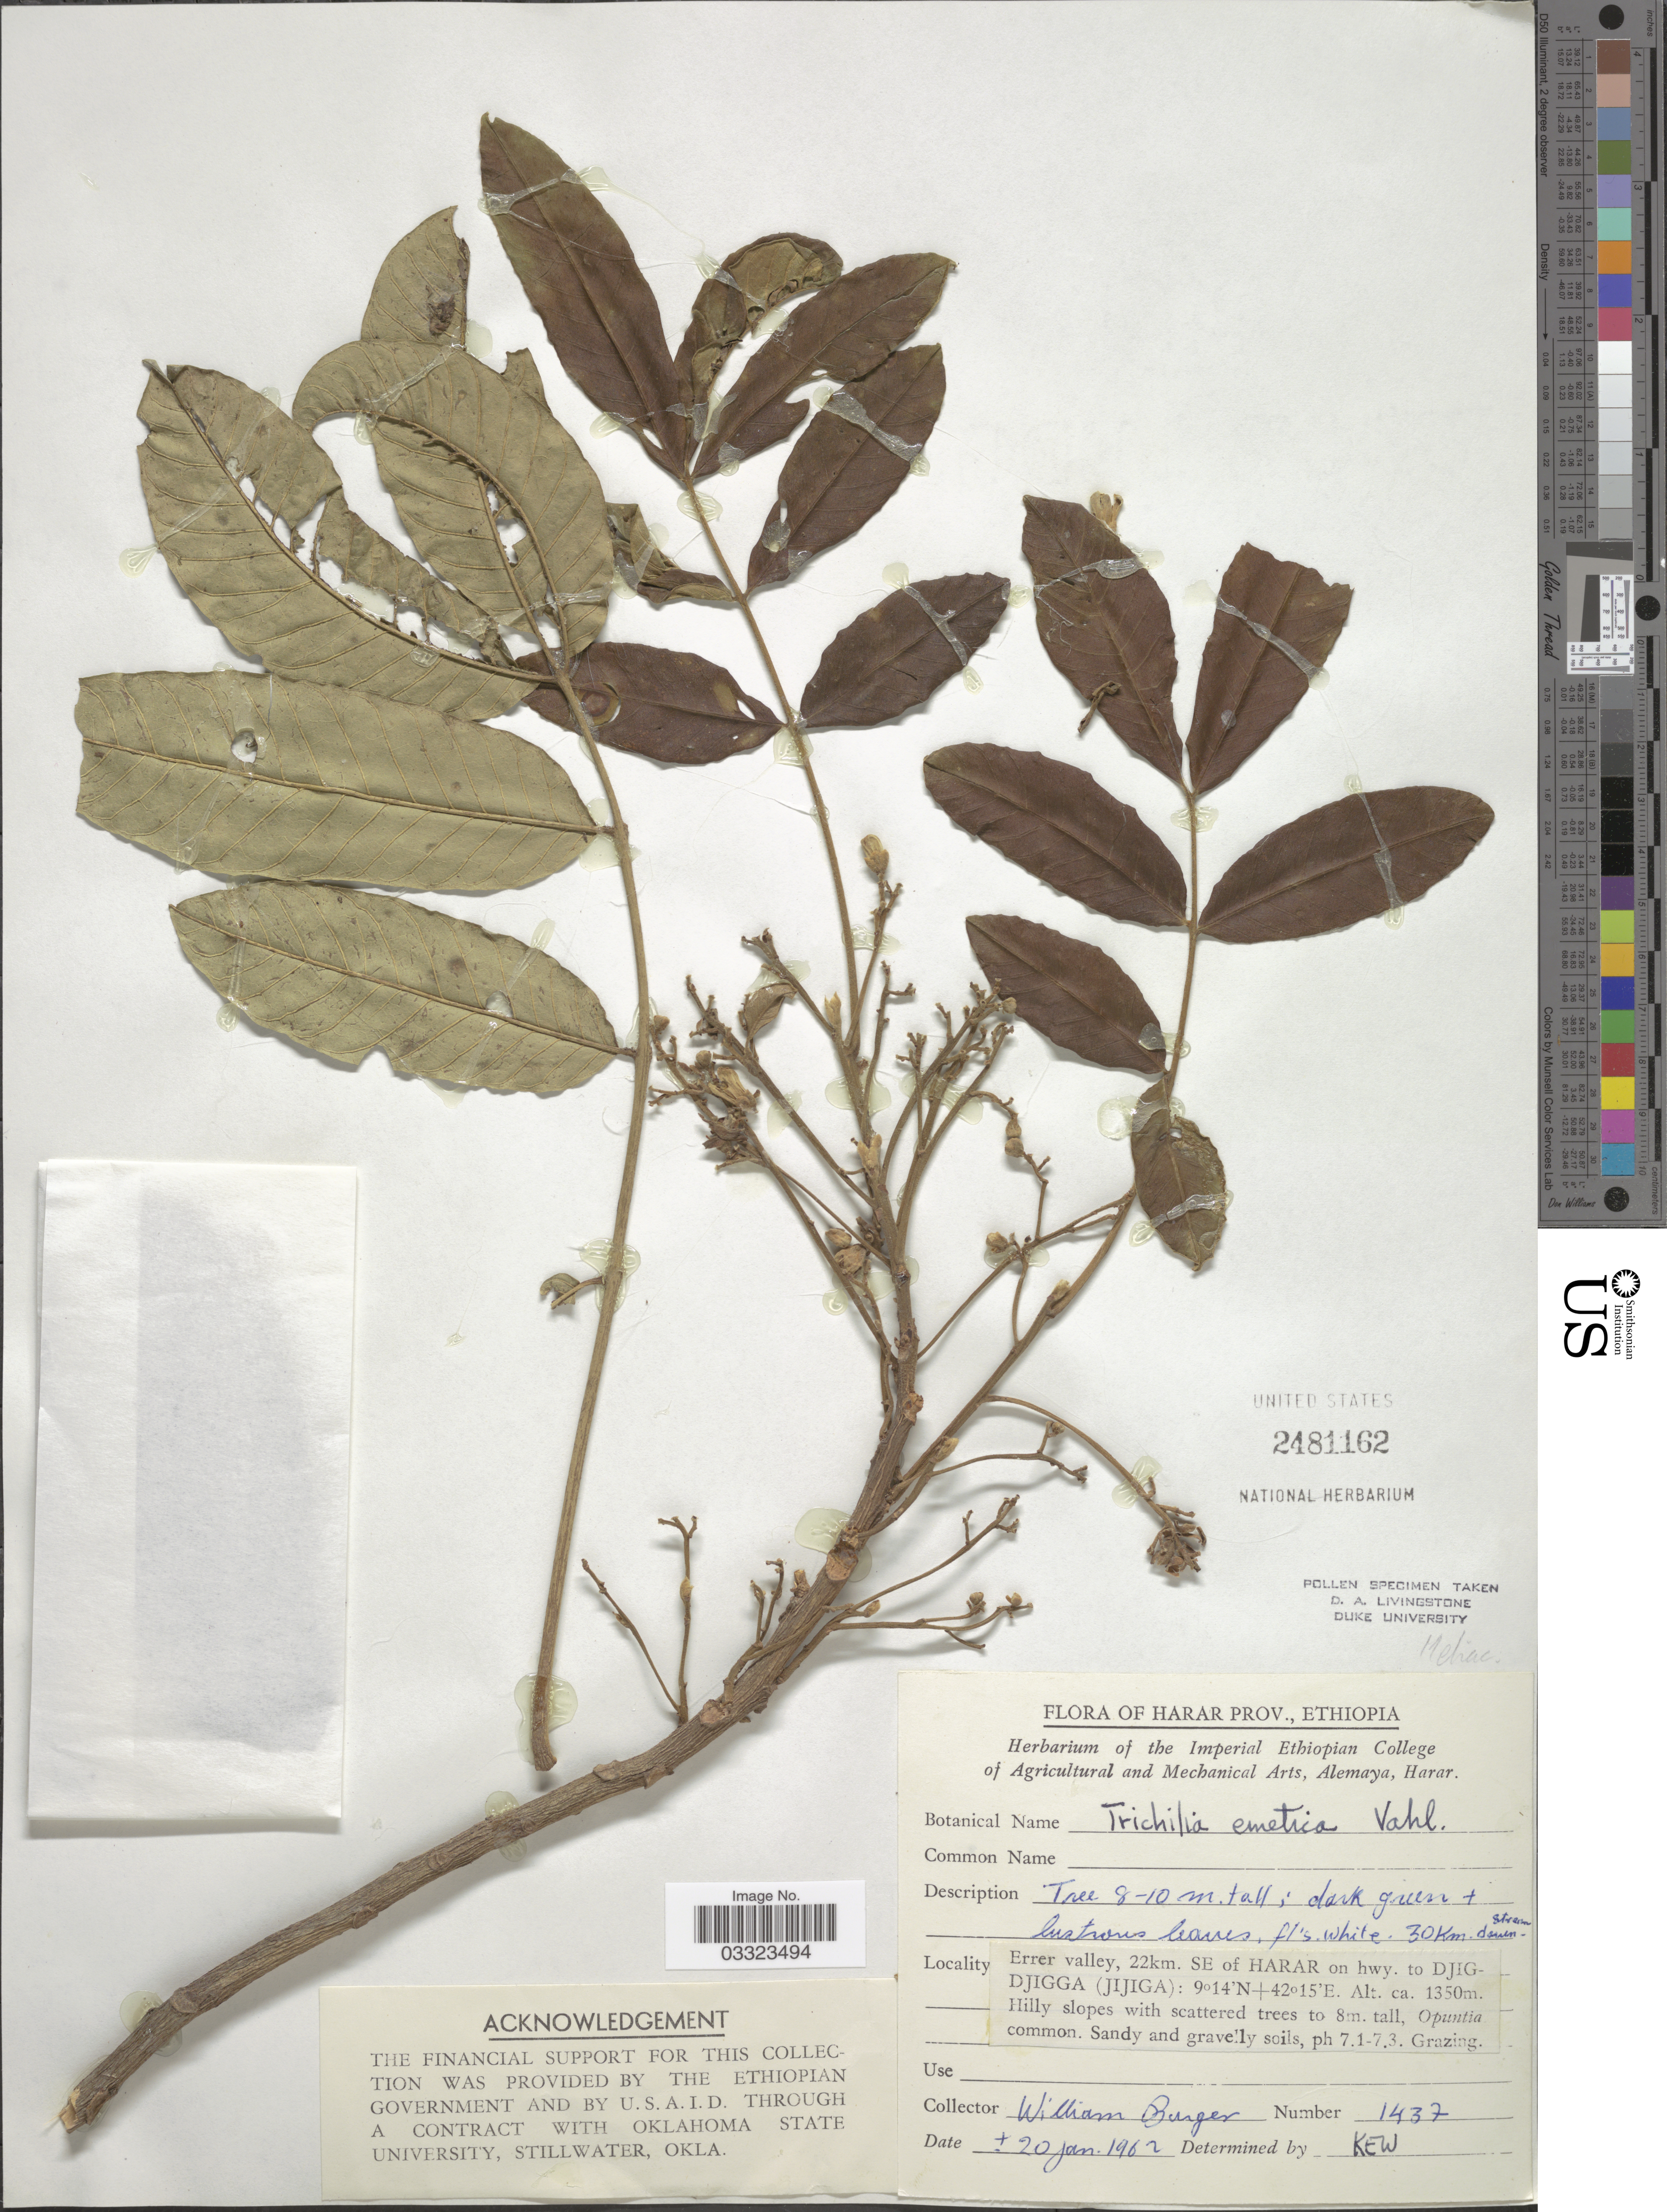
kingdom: Plantae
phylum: Tracheophyta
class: Magnoliopsida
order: Sapindales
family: Meliaceae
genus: Trichilia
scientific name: Trichilia emetica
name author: Vahl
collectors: W. Burger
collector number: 1437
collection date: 1962-01-20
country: Ethiopia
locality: Harar Prov. Errer valley, 22km. SE of Harar on hwy. to Djig-Djigga (Jijiga).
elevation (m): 1350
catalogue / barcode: US 2481162